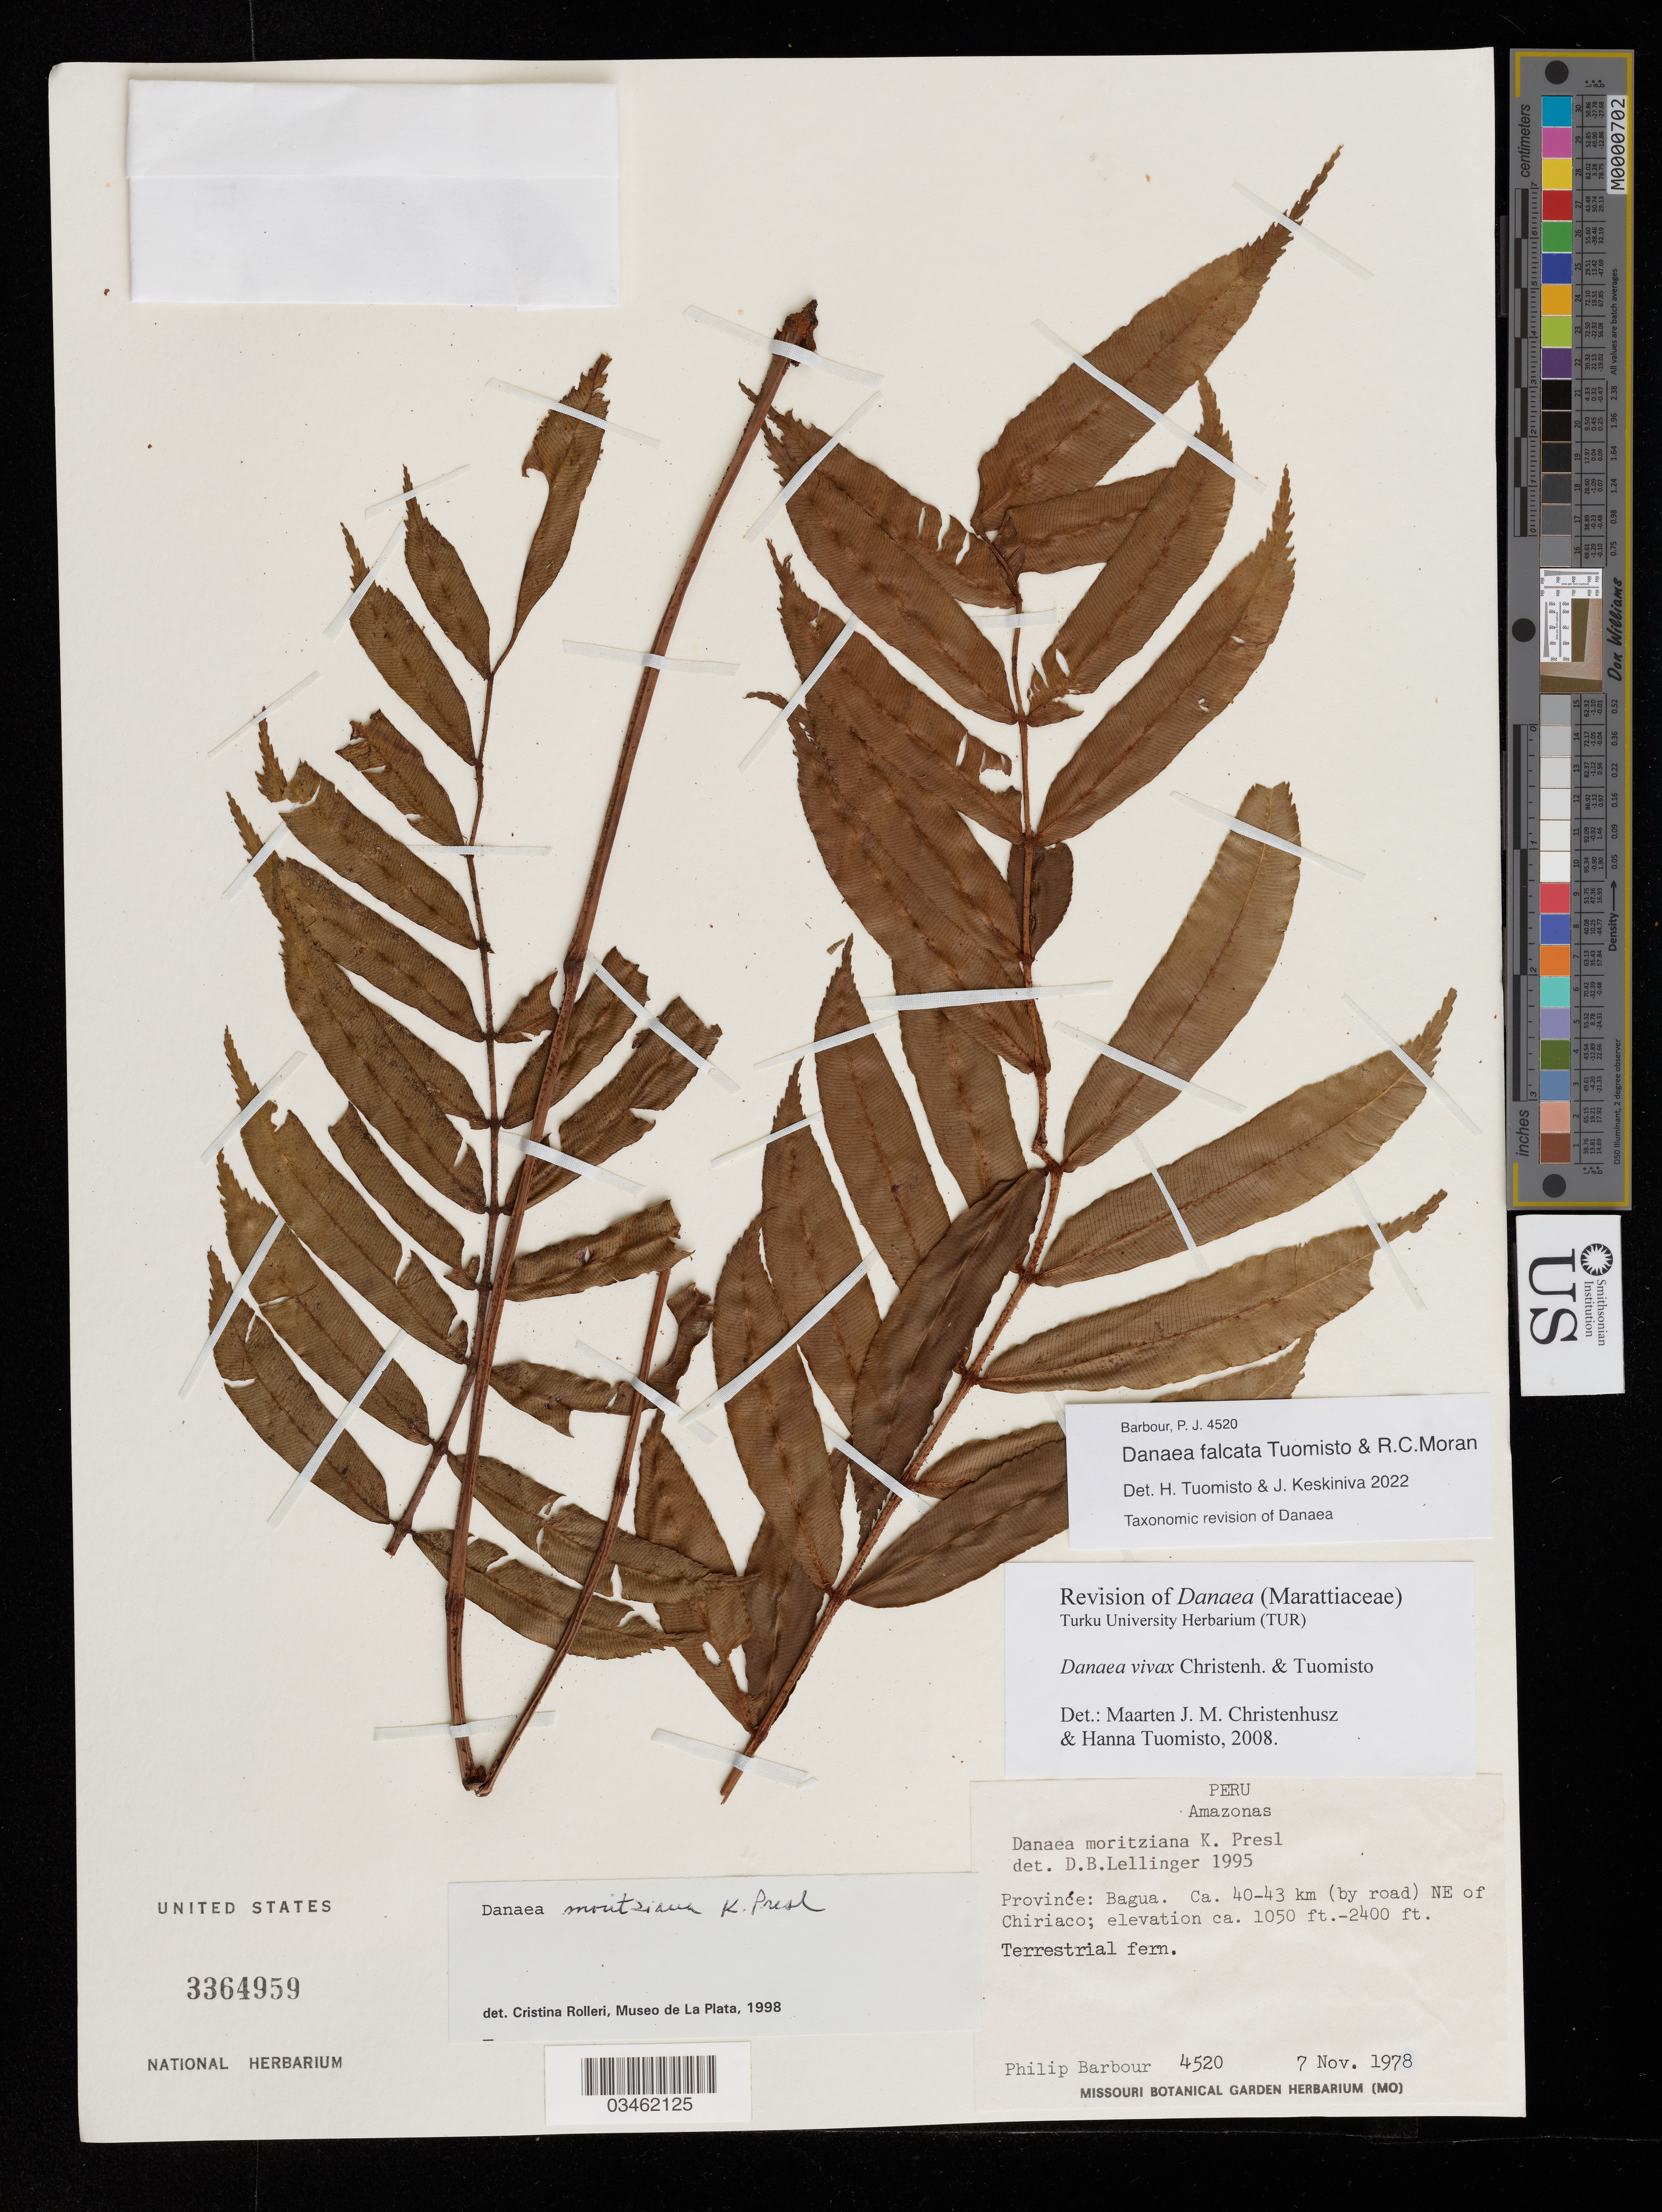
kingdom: Plantae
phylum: Tracheophyta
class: Polypodiopsida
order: Marattiales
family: Marattiaceae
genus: Danaea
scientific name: Danaea falcata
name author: Tuomisto & R.C. Moran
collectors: P. Barbour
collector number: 4520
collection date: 1978-11-07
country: Peru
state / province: Amazonas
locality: Province: Bagua. Ca. 40-43 km (by road) NE of Chiriaco.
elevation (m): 320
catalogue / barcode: US 3364959